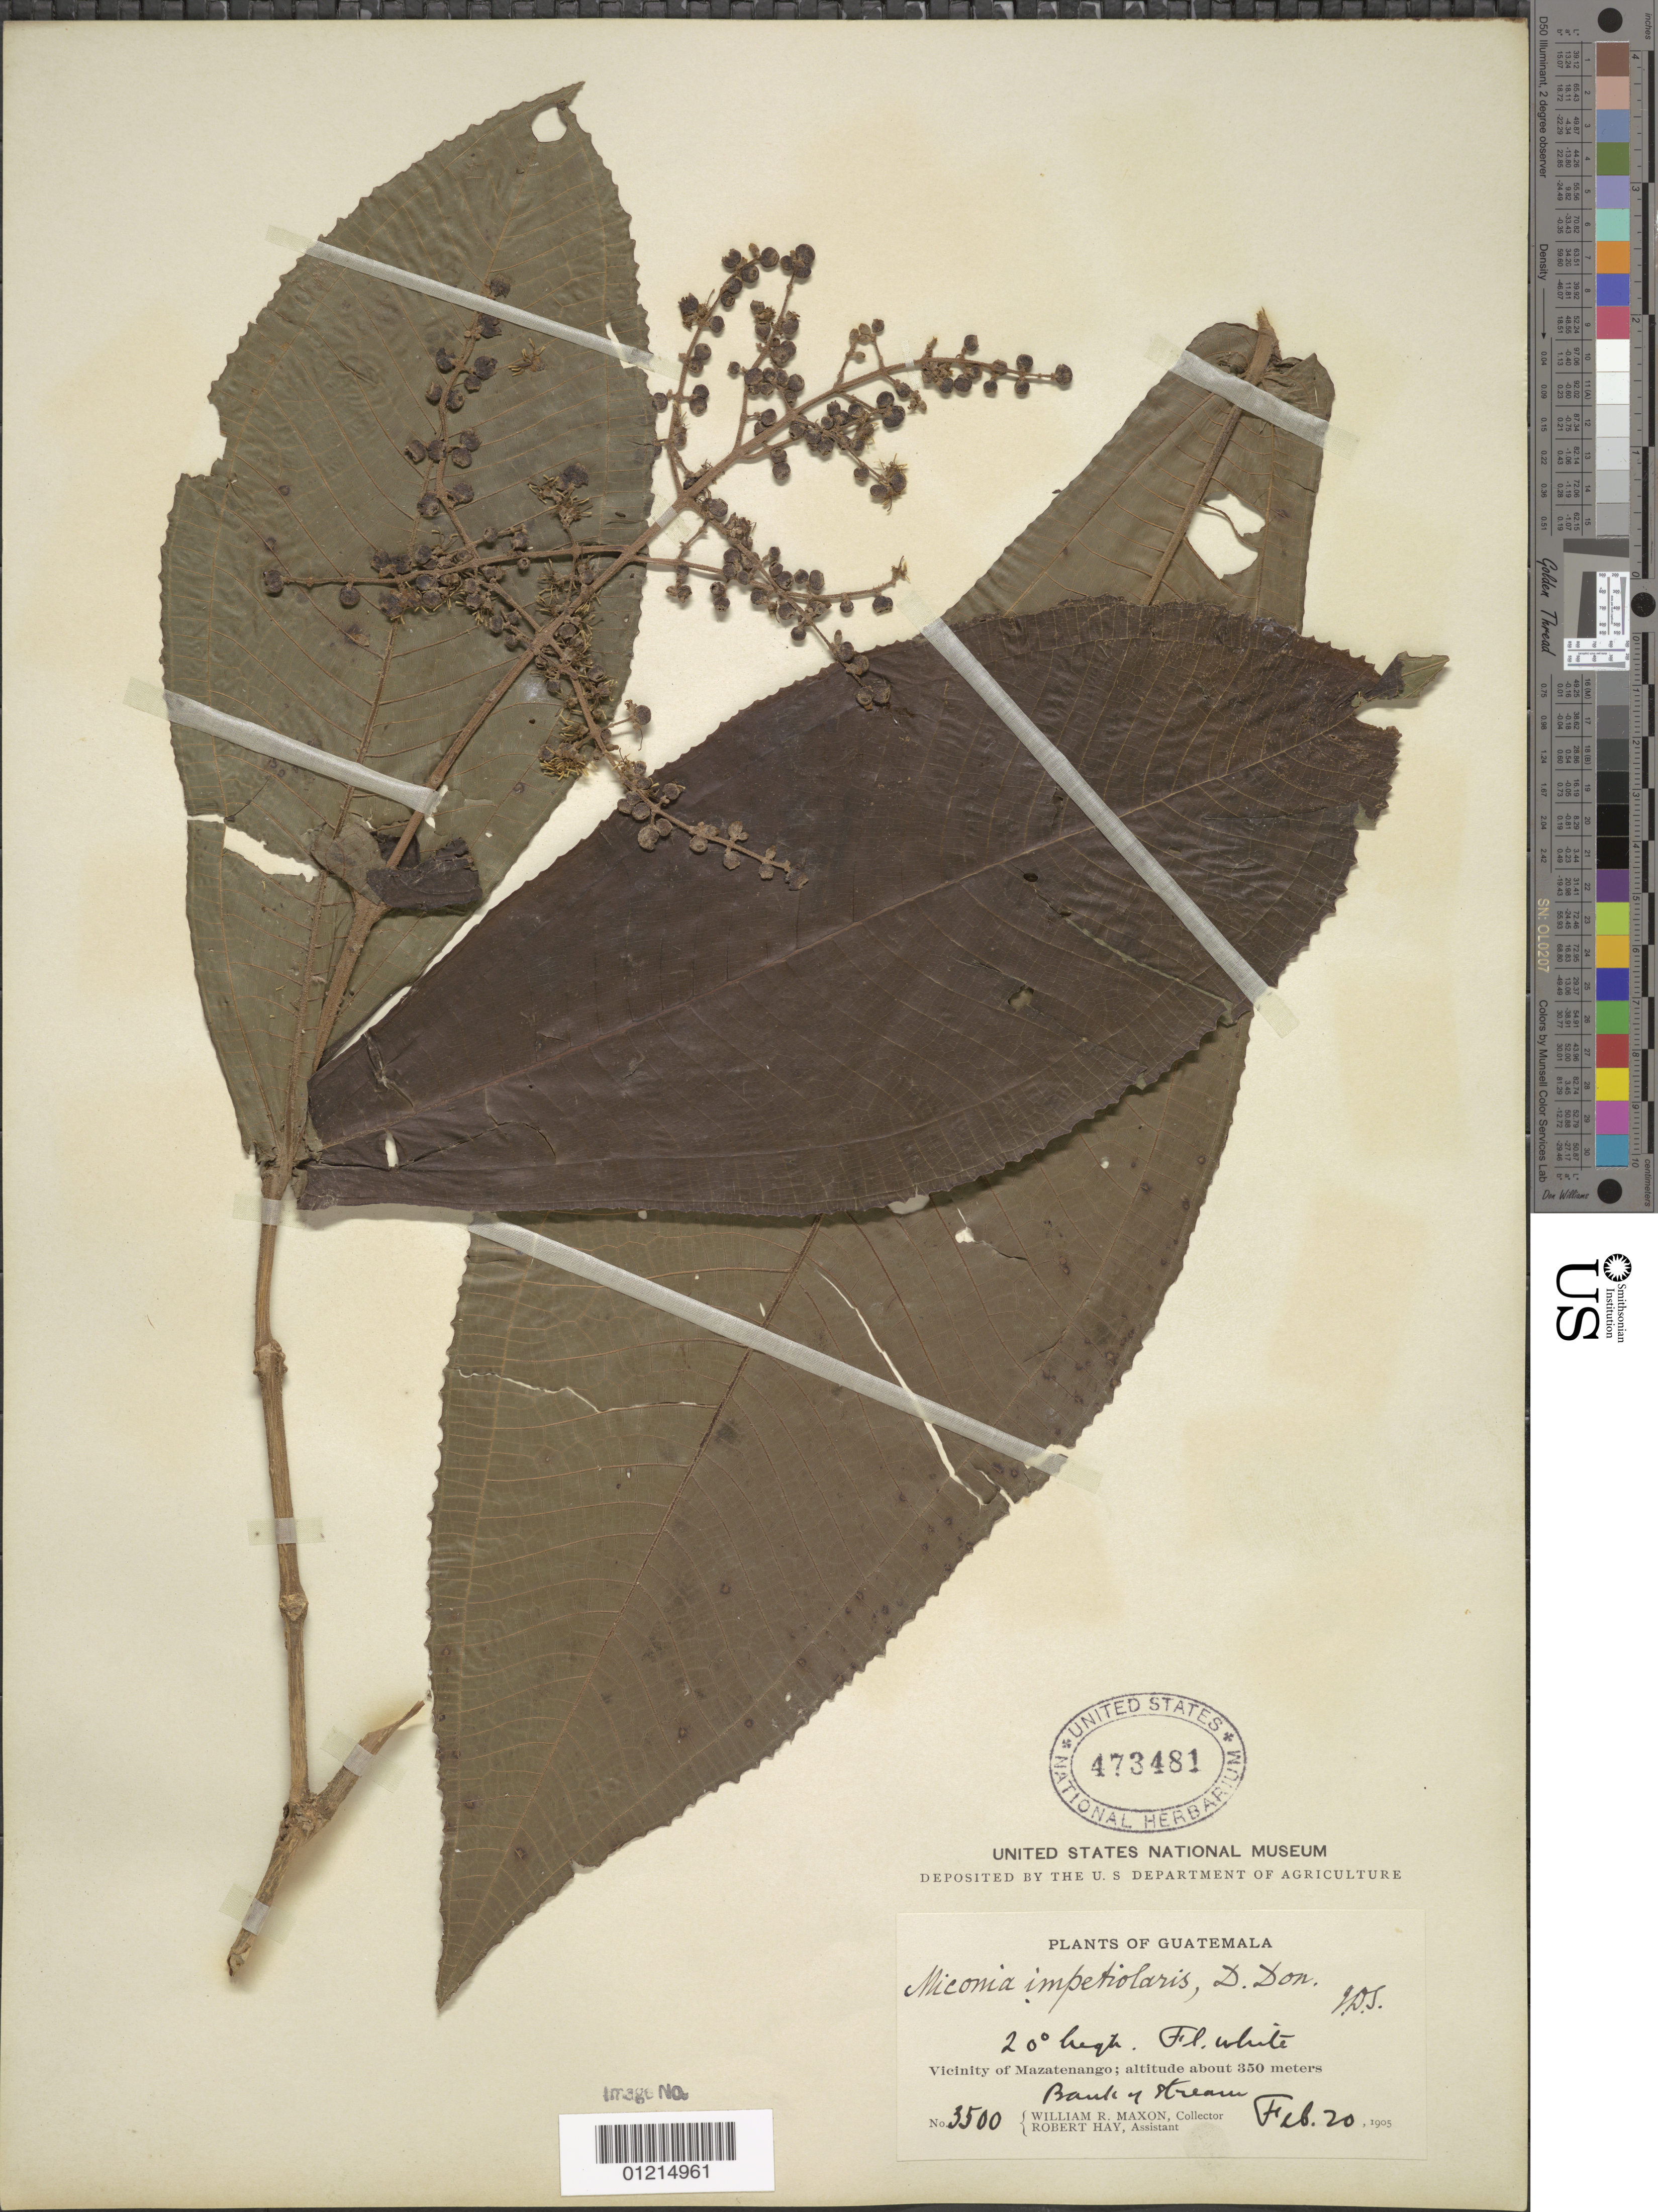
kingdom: Plantae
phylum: Tracheophyta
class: Magnoliopsida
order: Myrtales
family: Melastomataceae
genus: Miconia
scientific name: Miconia impetiolaris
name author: (Sw.) D. Don ex DC.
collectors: W. R. Maxon & R. H. Hay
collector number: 3500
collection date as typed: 20 Feb 1905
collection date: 1905-02-20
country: Guatemala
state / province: Suchitepéquez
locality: Vicinity of Mazatenango.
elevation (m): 350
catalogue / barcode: US 473481